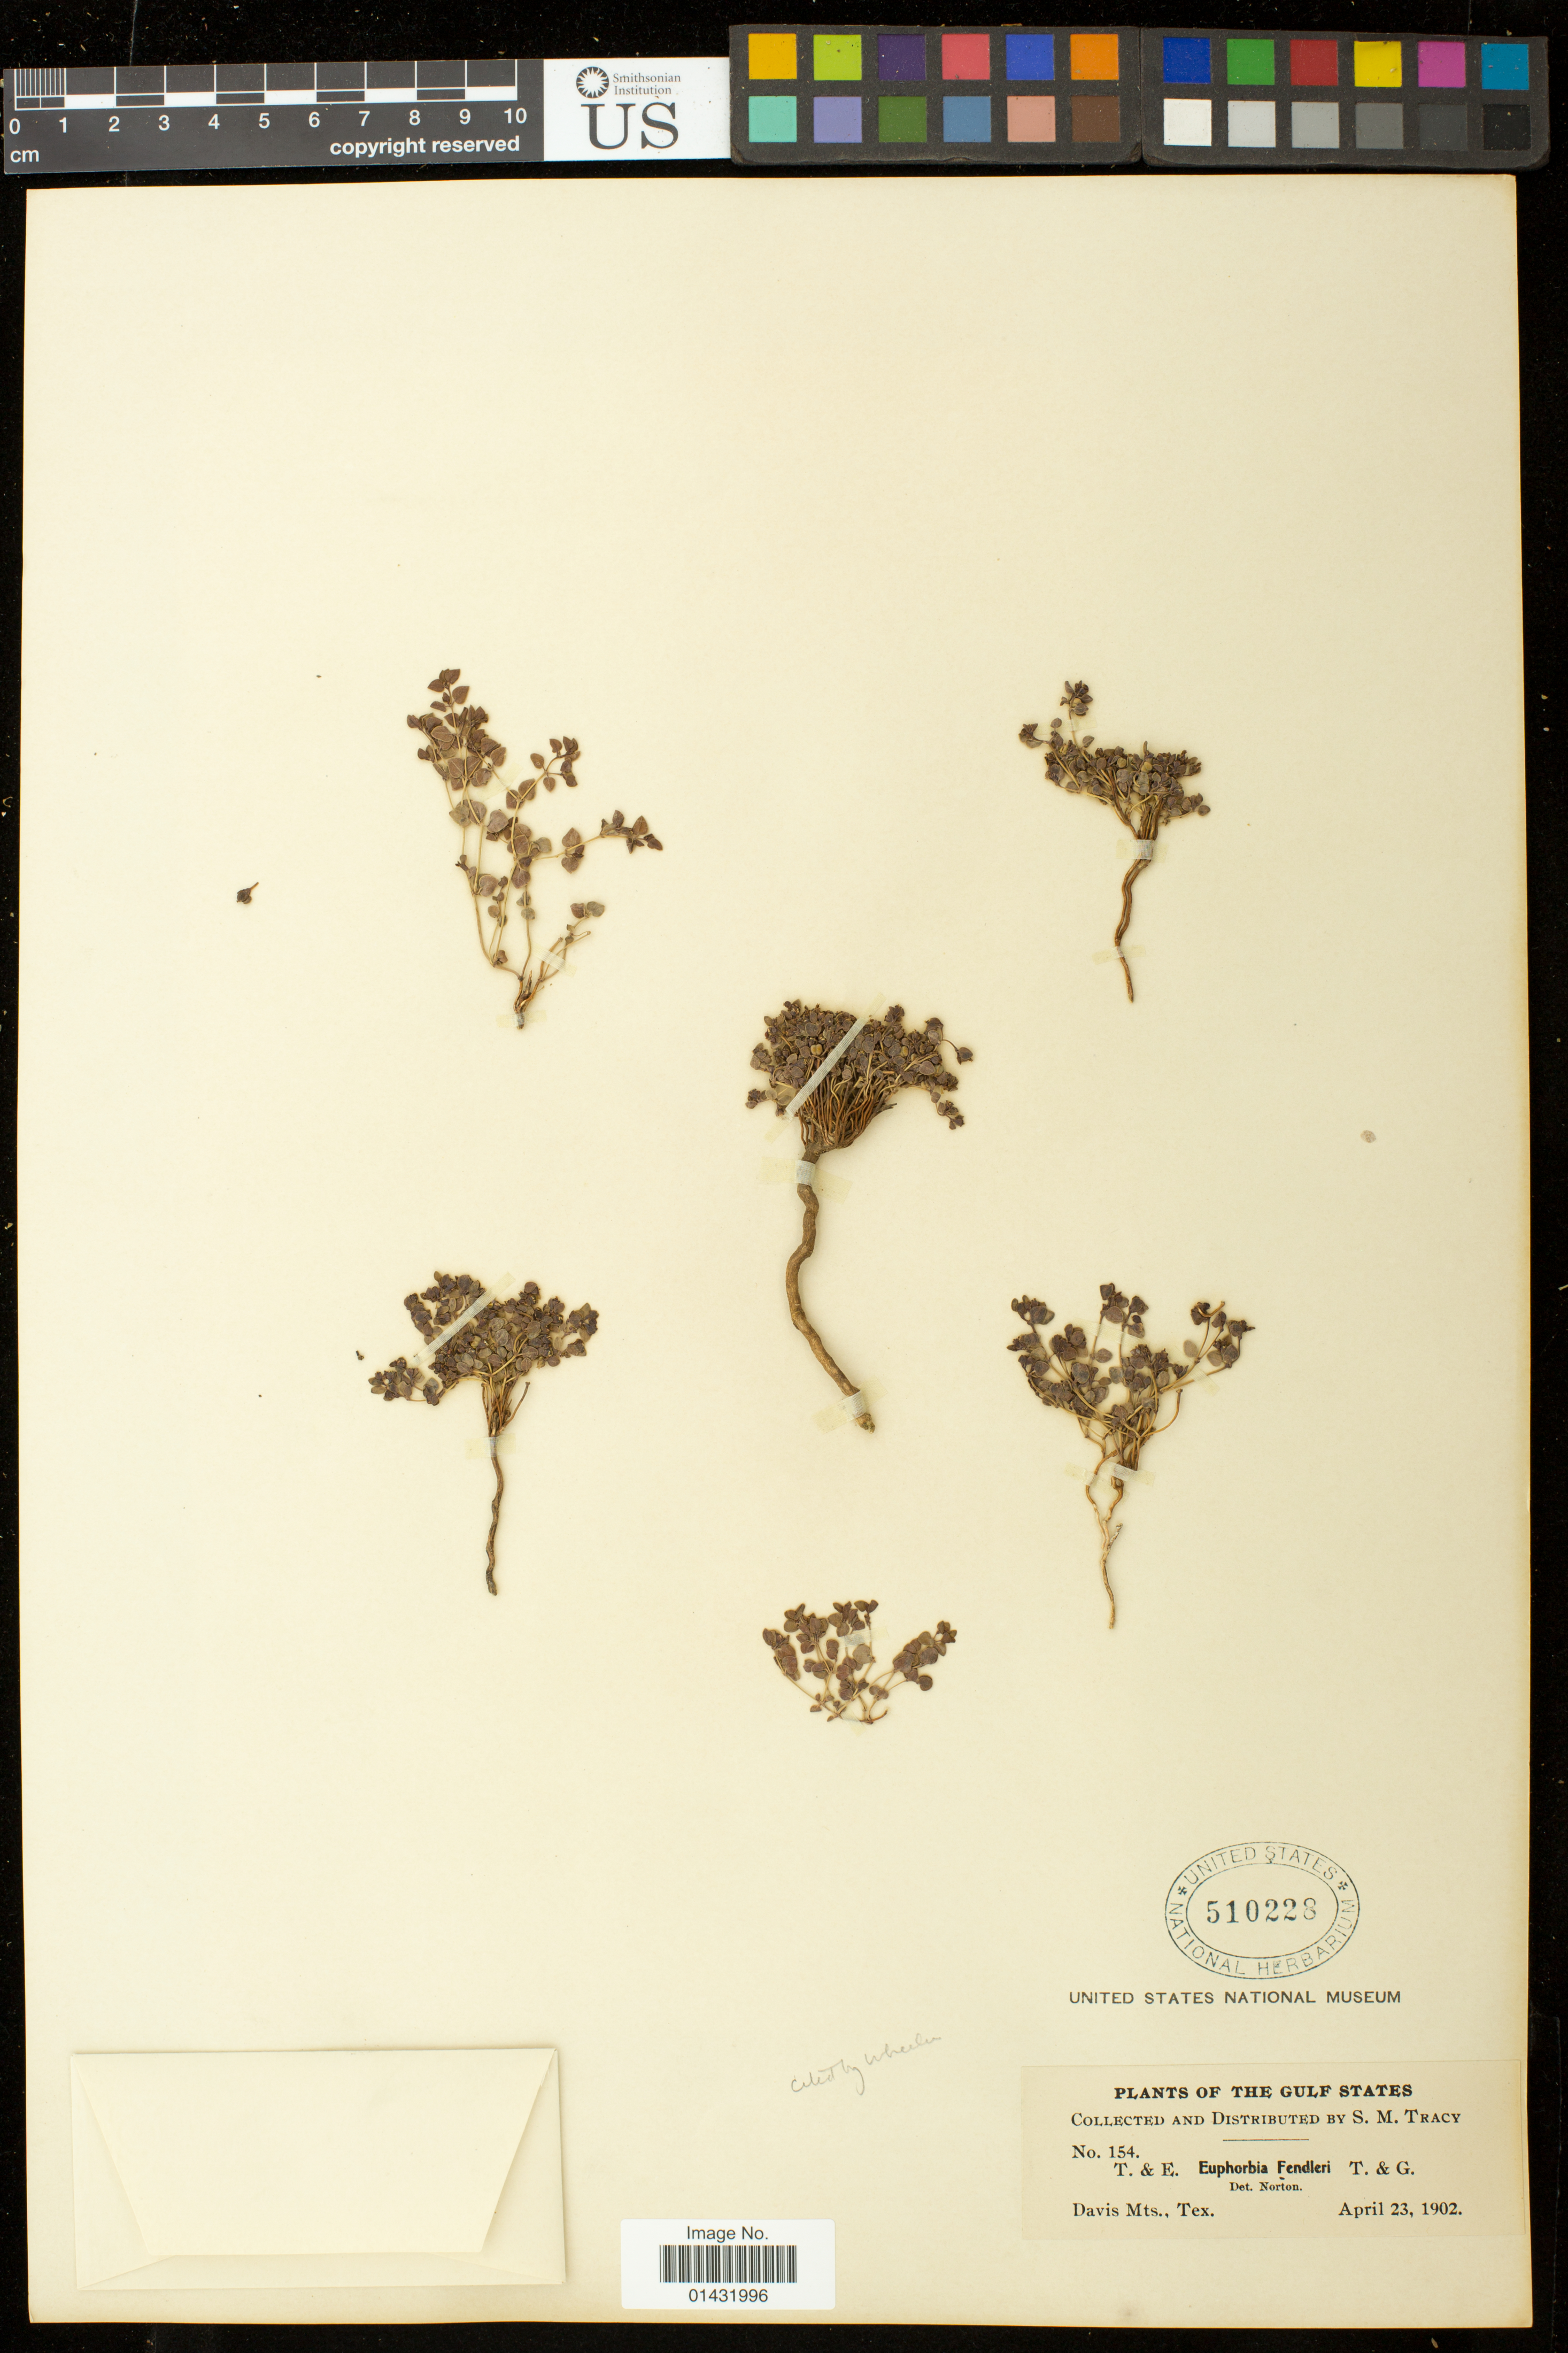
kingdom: Plantae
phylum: Tracheophyta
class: Magnoliopsida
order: Malpighiales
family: Euphorbiaceae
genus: Euphorbia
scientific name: Euphorbia fendleri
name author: Torr. & A. Gray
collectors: S. M. Tracy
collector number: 154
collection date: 1902-04-23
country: United States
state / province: Texas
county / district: Jeff Davis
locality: Davis Mts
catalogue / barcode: US 510228